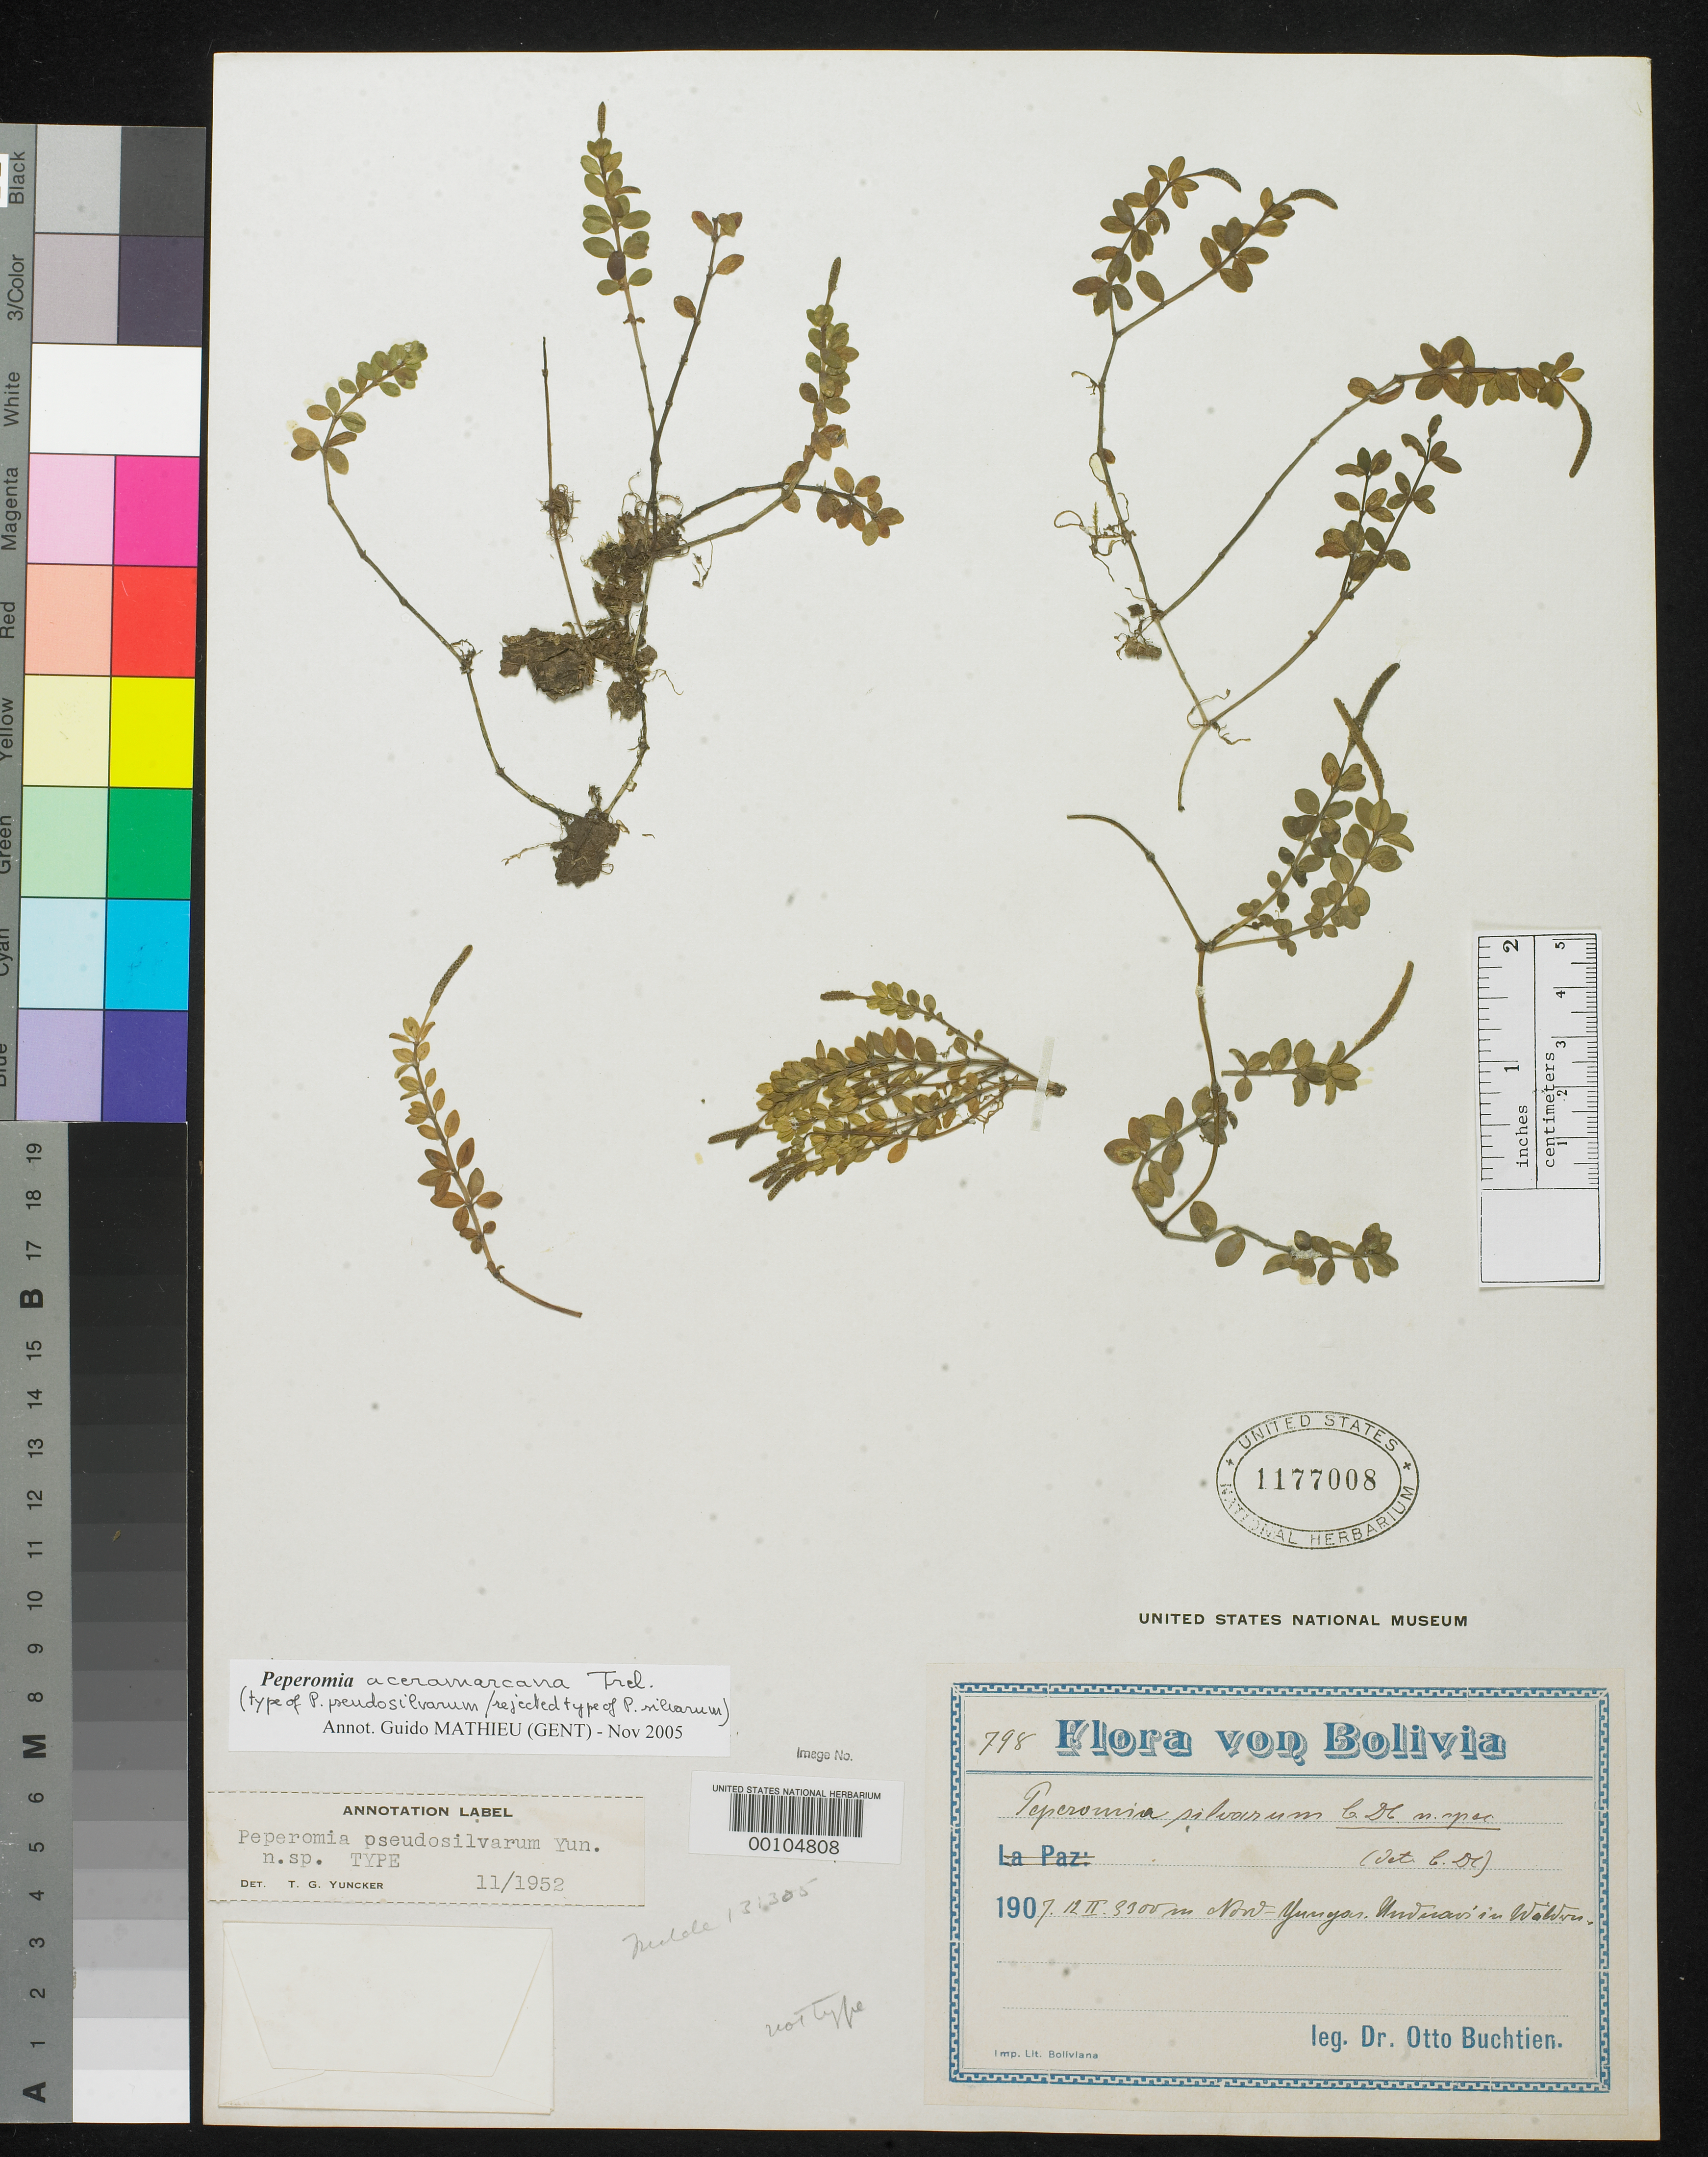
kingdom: Plantae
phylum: Tracheophyta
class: Magnoliopsida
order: Piperales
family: Piperaceae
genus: Peperomia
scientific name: Peperomia pseudosilvarum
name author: Yunck.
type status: Holotype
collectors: O. Buchtien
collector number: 798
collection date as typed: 12 Feb 1907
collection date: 1907-02-12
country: Bolivia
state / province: La Paz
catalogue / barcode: US 1177008